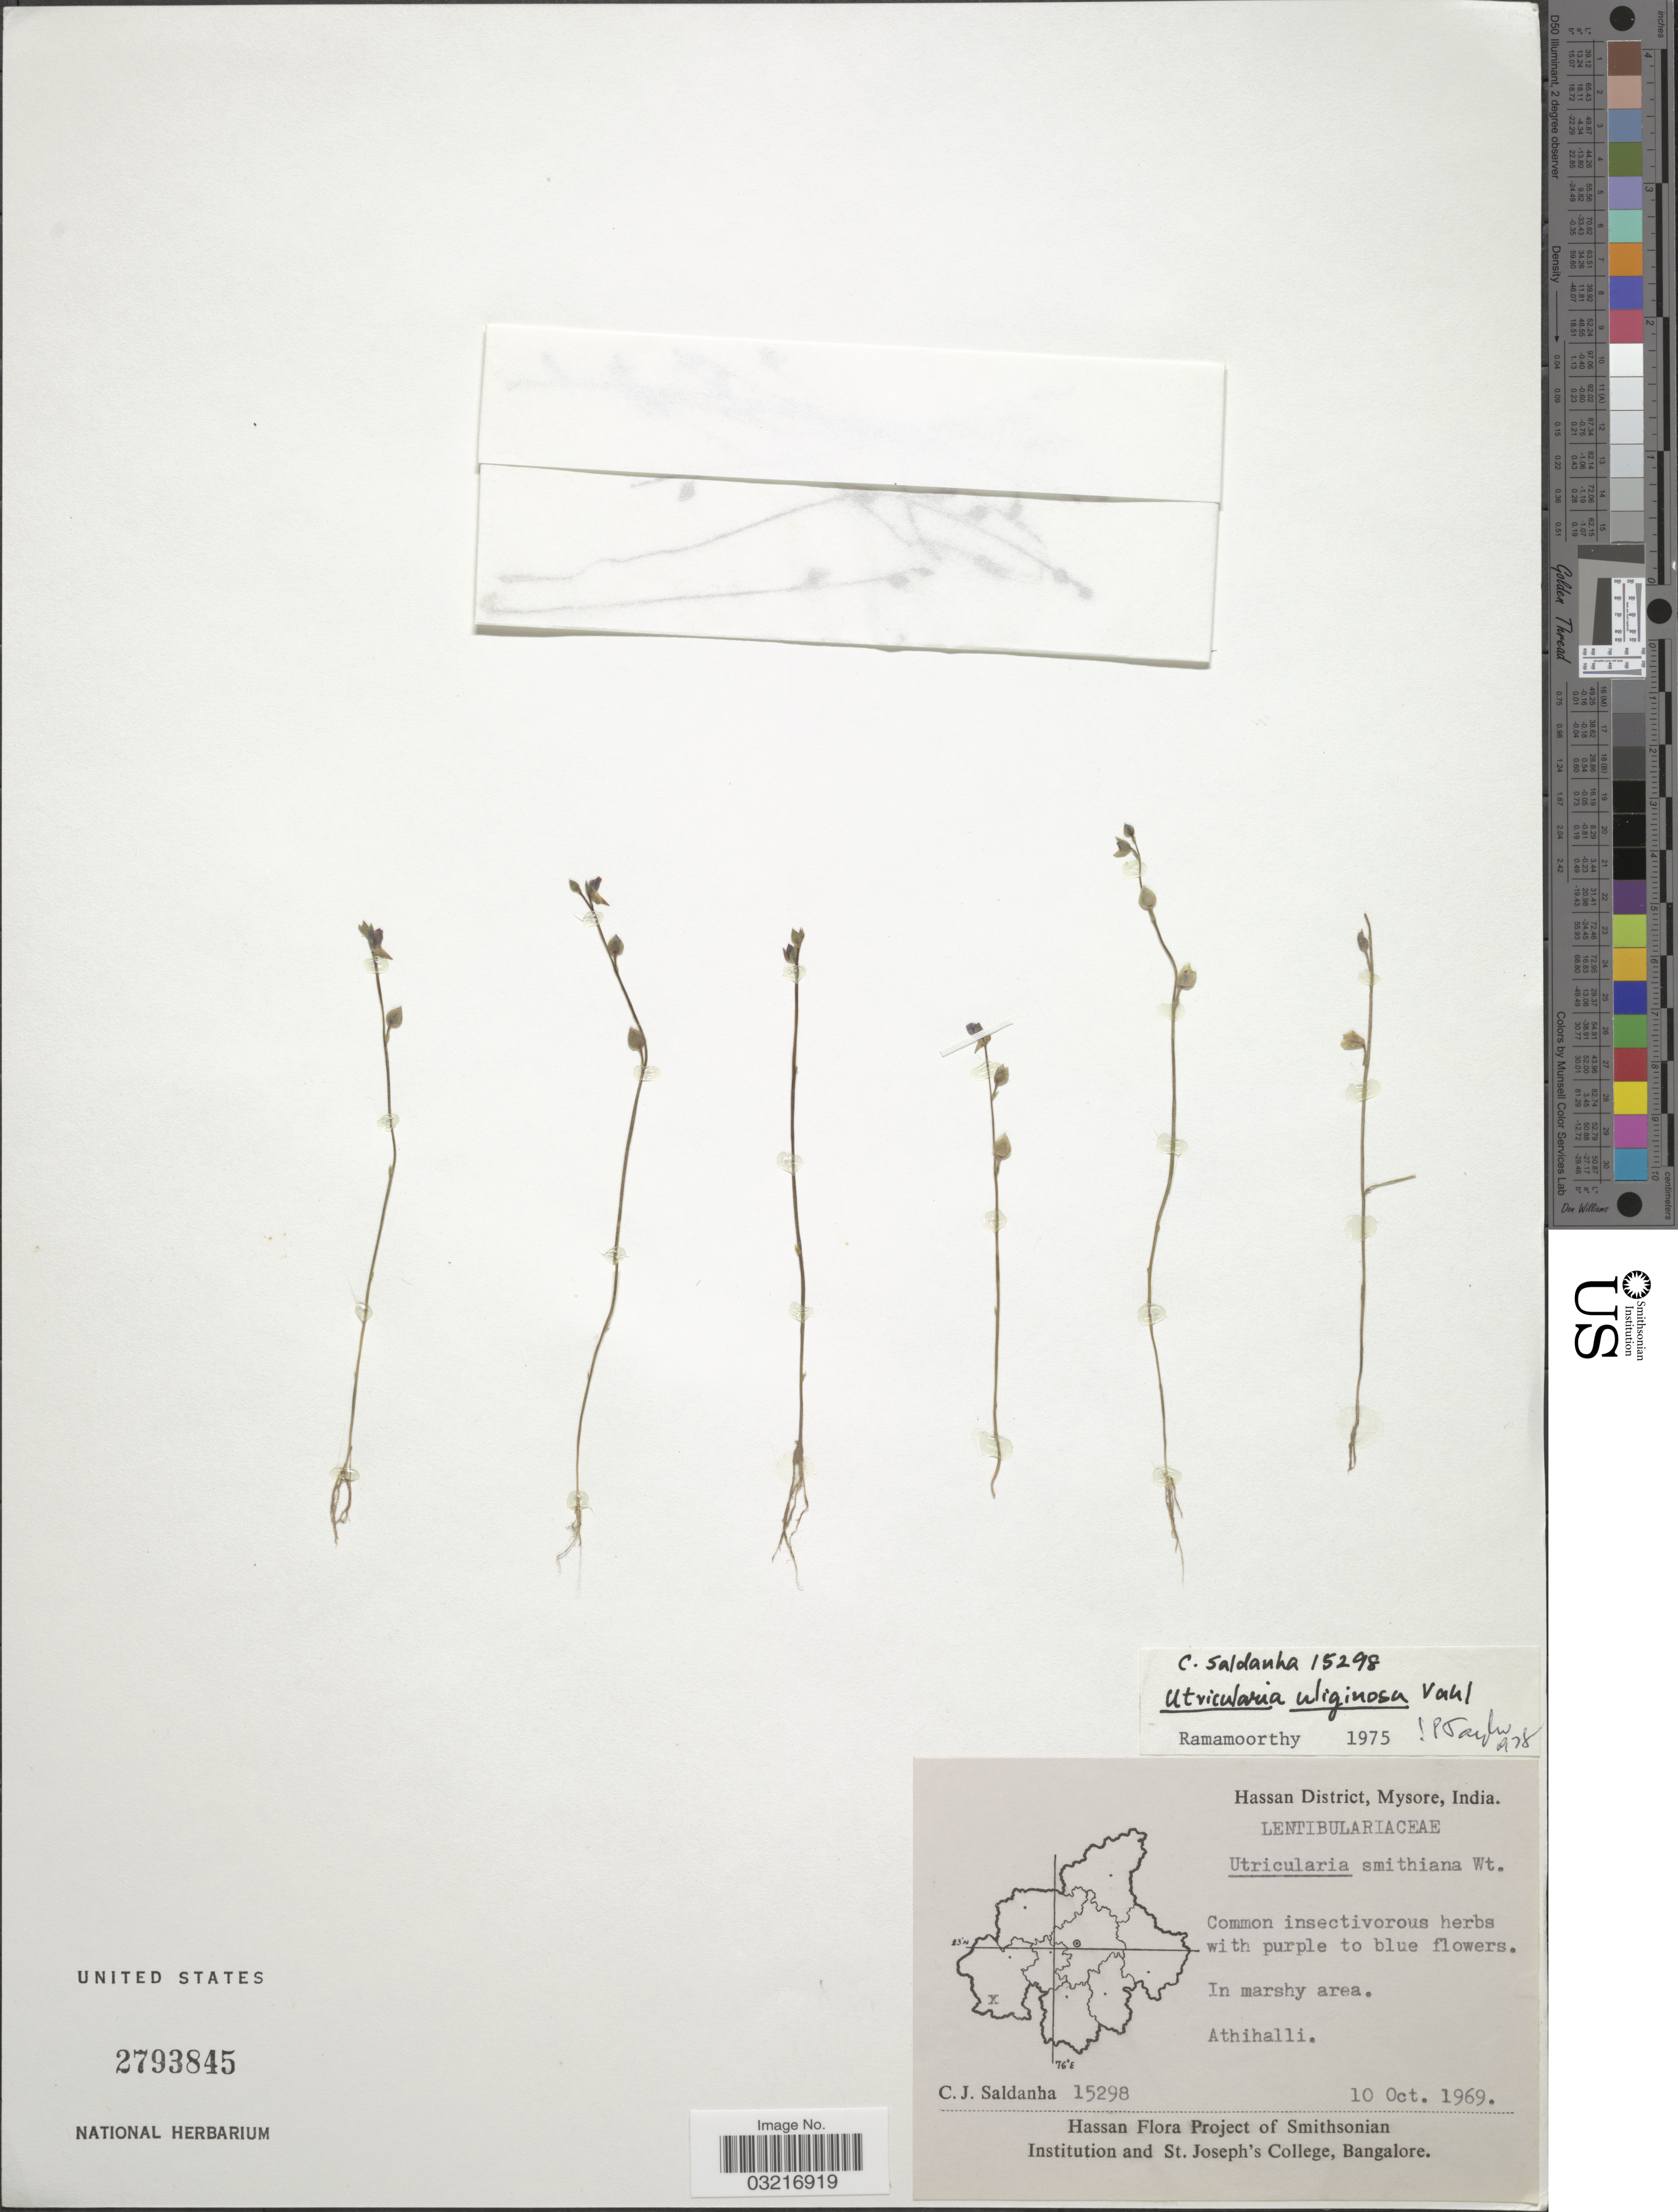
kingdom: Plantae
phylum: Tracheophyta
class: Magnoliopsida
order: Lamiales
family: Lentibulariaceae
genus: Utricularia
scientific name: Utricularia uliginosa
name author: Vahl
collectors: C. J. Saldanha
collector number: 15298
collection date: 1969-10-10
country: India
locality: Hassan District, Mysore, Athihalli.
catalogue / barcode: US 2793845